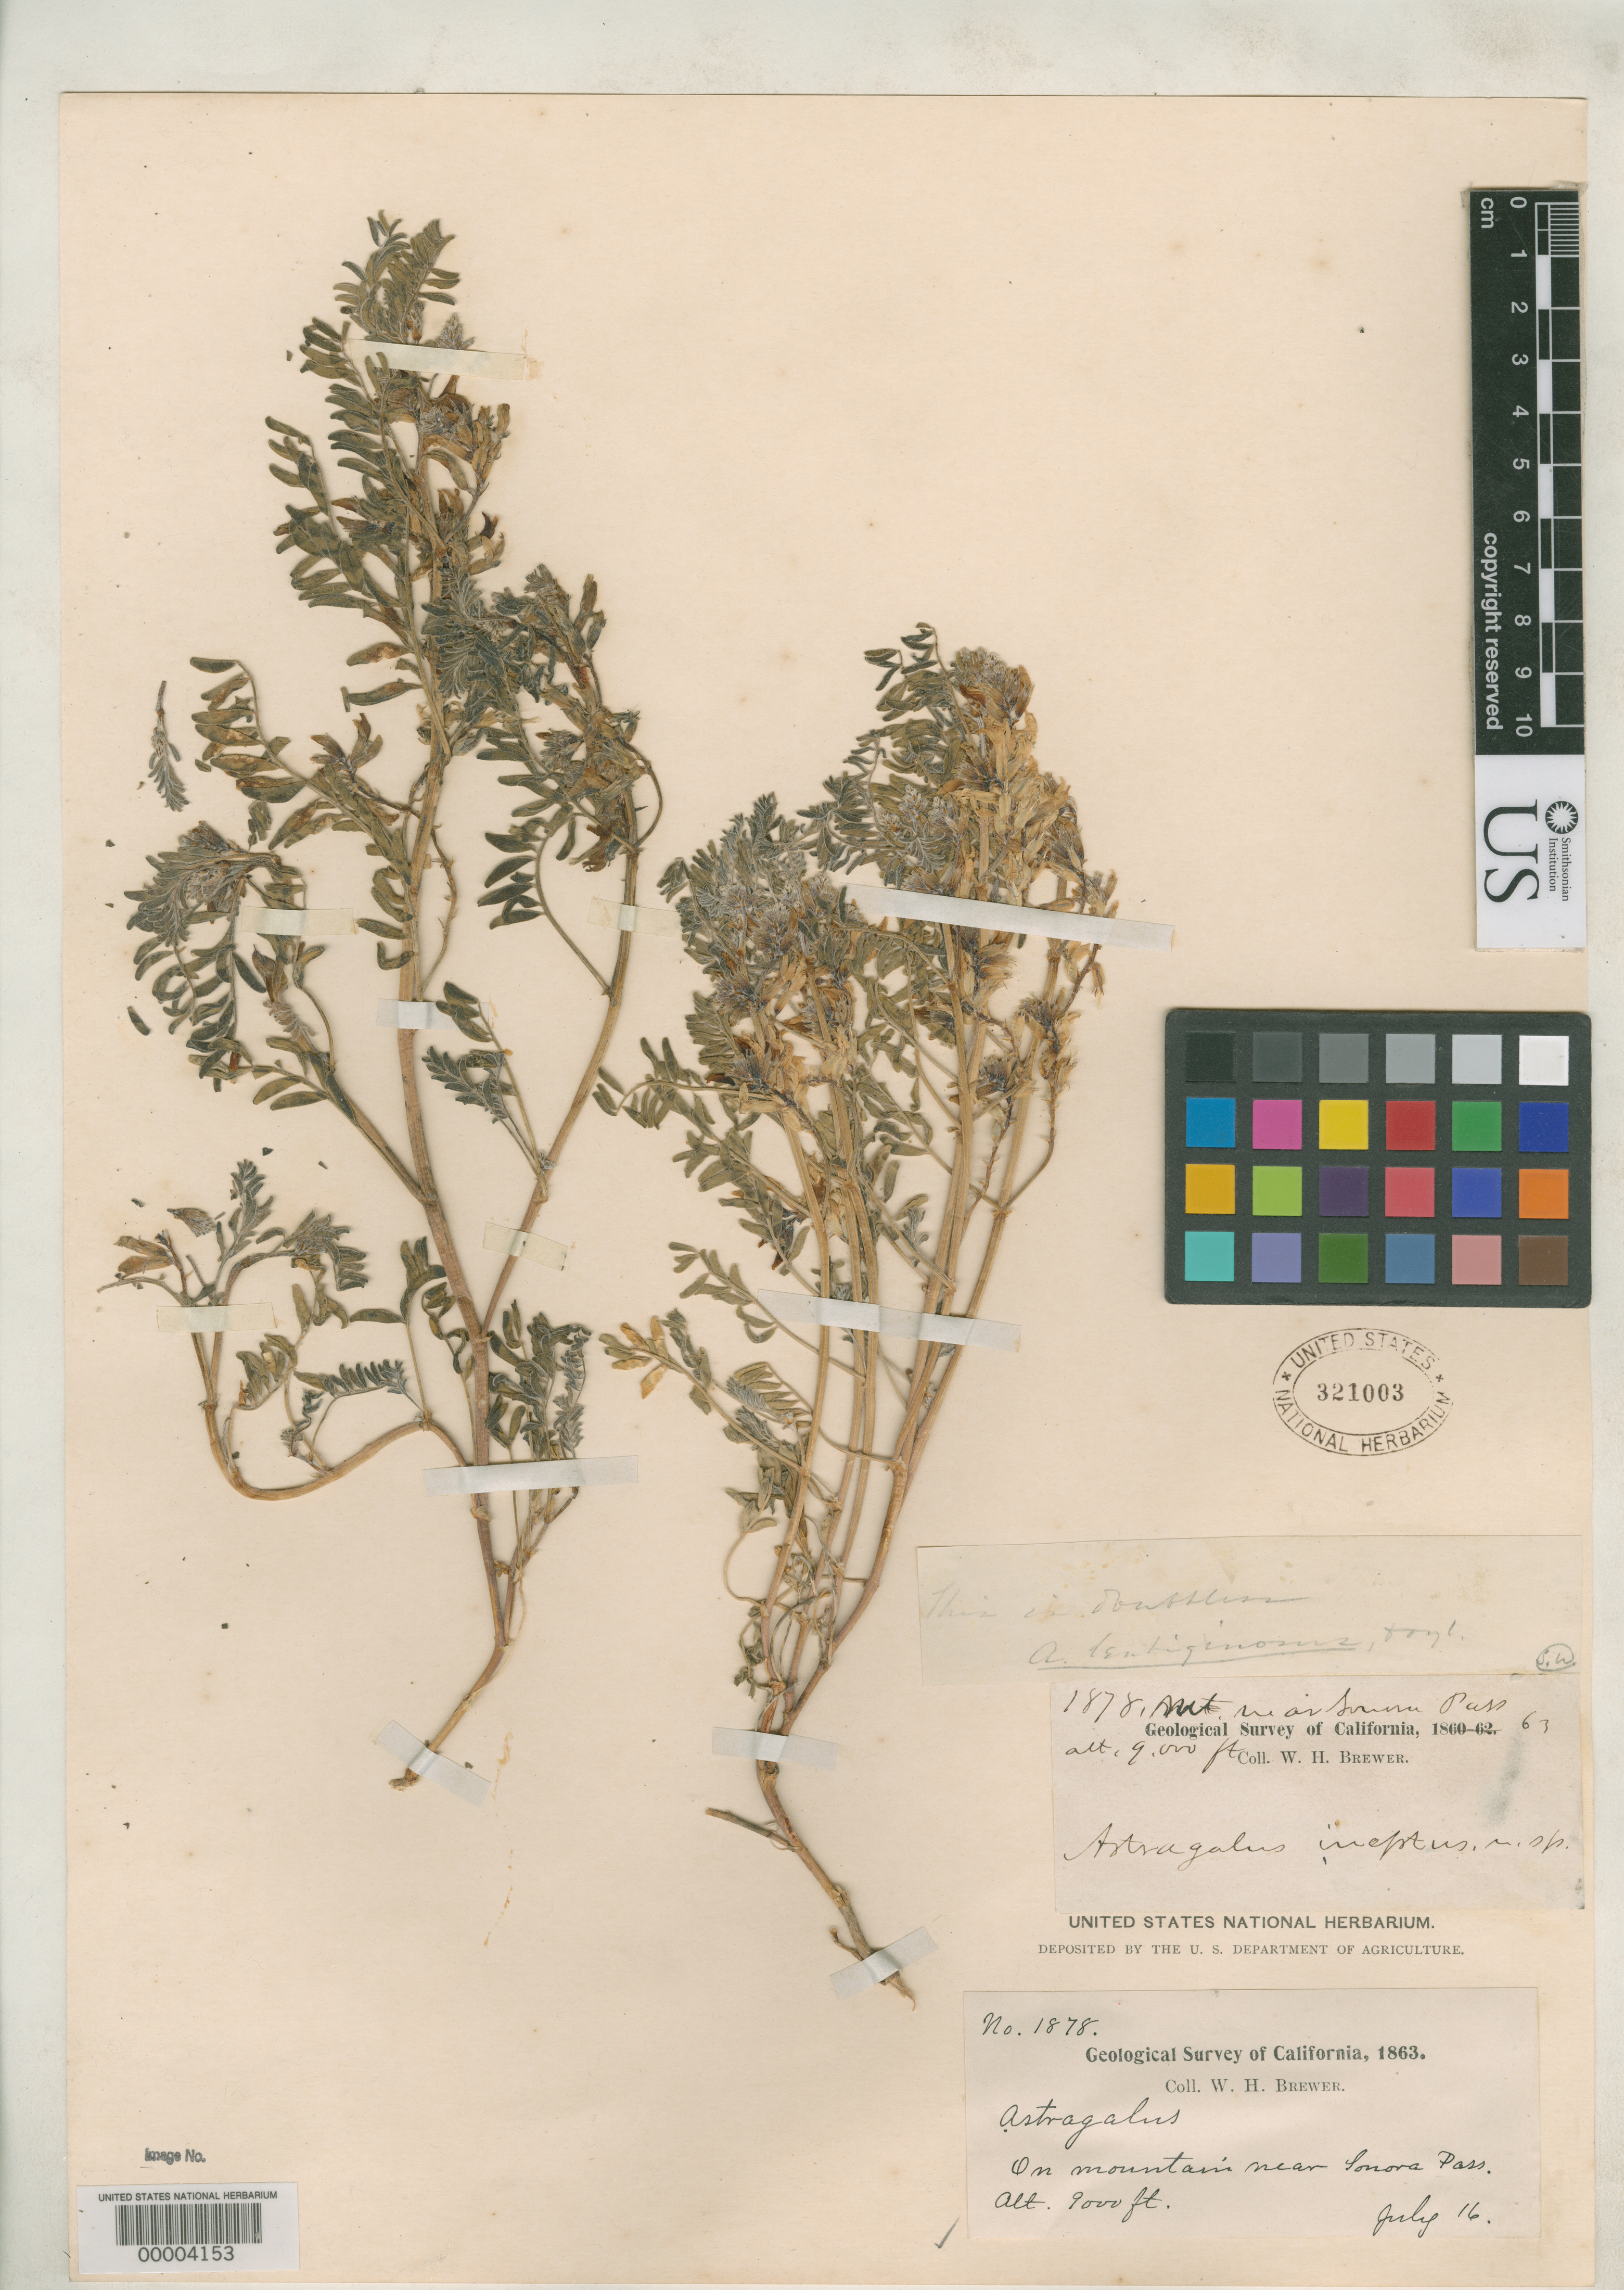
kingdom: Plantae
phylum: Tracheophyta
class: Magnoliopsida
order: Fabales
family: Fabaceae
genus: Astragalus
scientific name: Astragalus ineptus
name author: A. Gray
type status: Isotype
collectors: W. H. Brewer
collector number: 1878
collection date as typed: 16 Jul 1863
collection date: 1863-07-16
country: United States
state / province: California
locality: Sonora Pass; alt. 9000 ft.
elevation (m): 2743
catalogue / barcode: US 321003